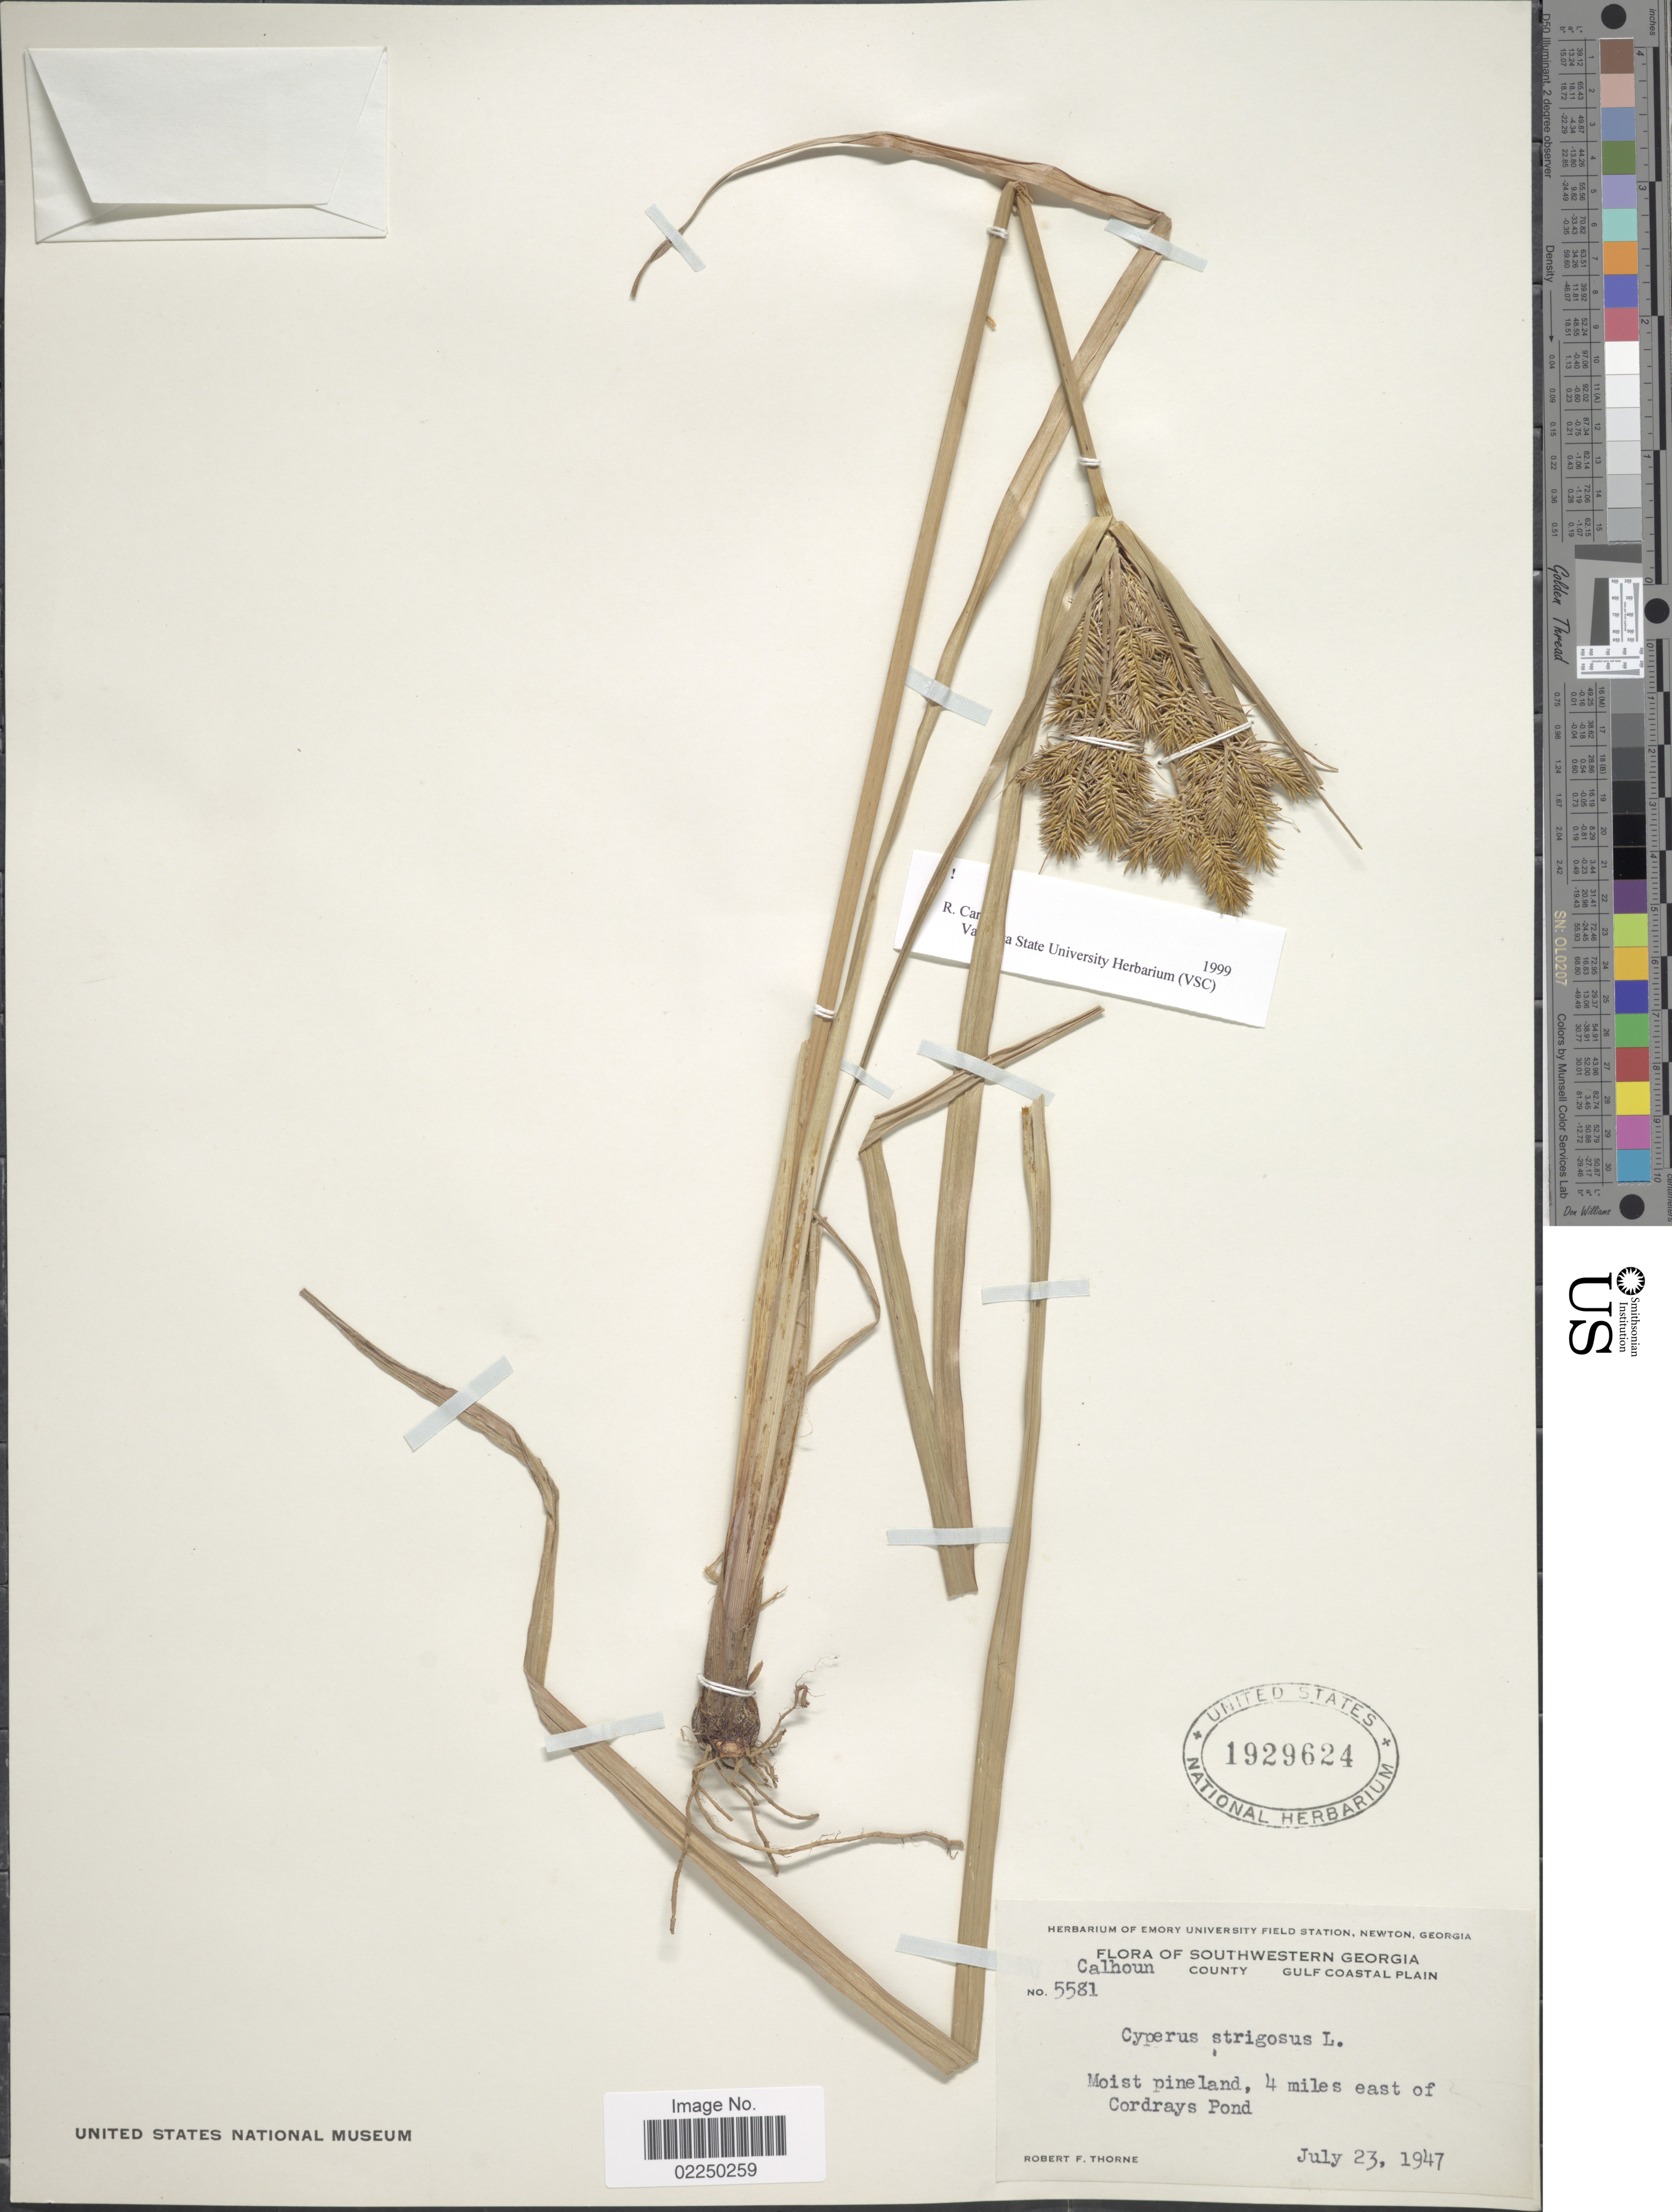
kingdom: Plantae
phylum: Tracheophyta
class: Liliopsida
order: Poales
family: Cyperaceae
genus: Cyperus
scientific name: Cyperus strigosus L.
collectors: R. F. Thorne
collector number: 5581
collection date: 1947-07-23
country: United States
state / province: Georgia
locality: Southwestern Georgia, Calhoun County, Gulf Coastal Plain, moist pineland, 4 miles east of Cordrays Pond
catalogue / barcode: US 1929624